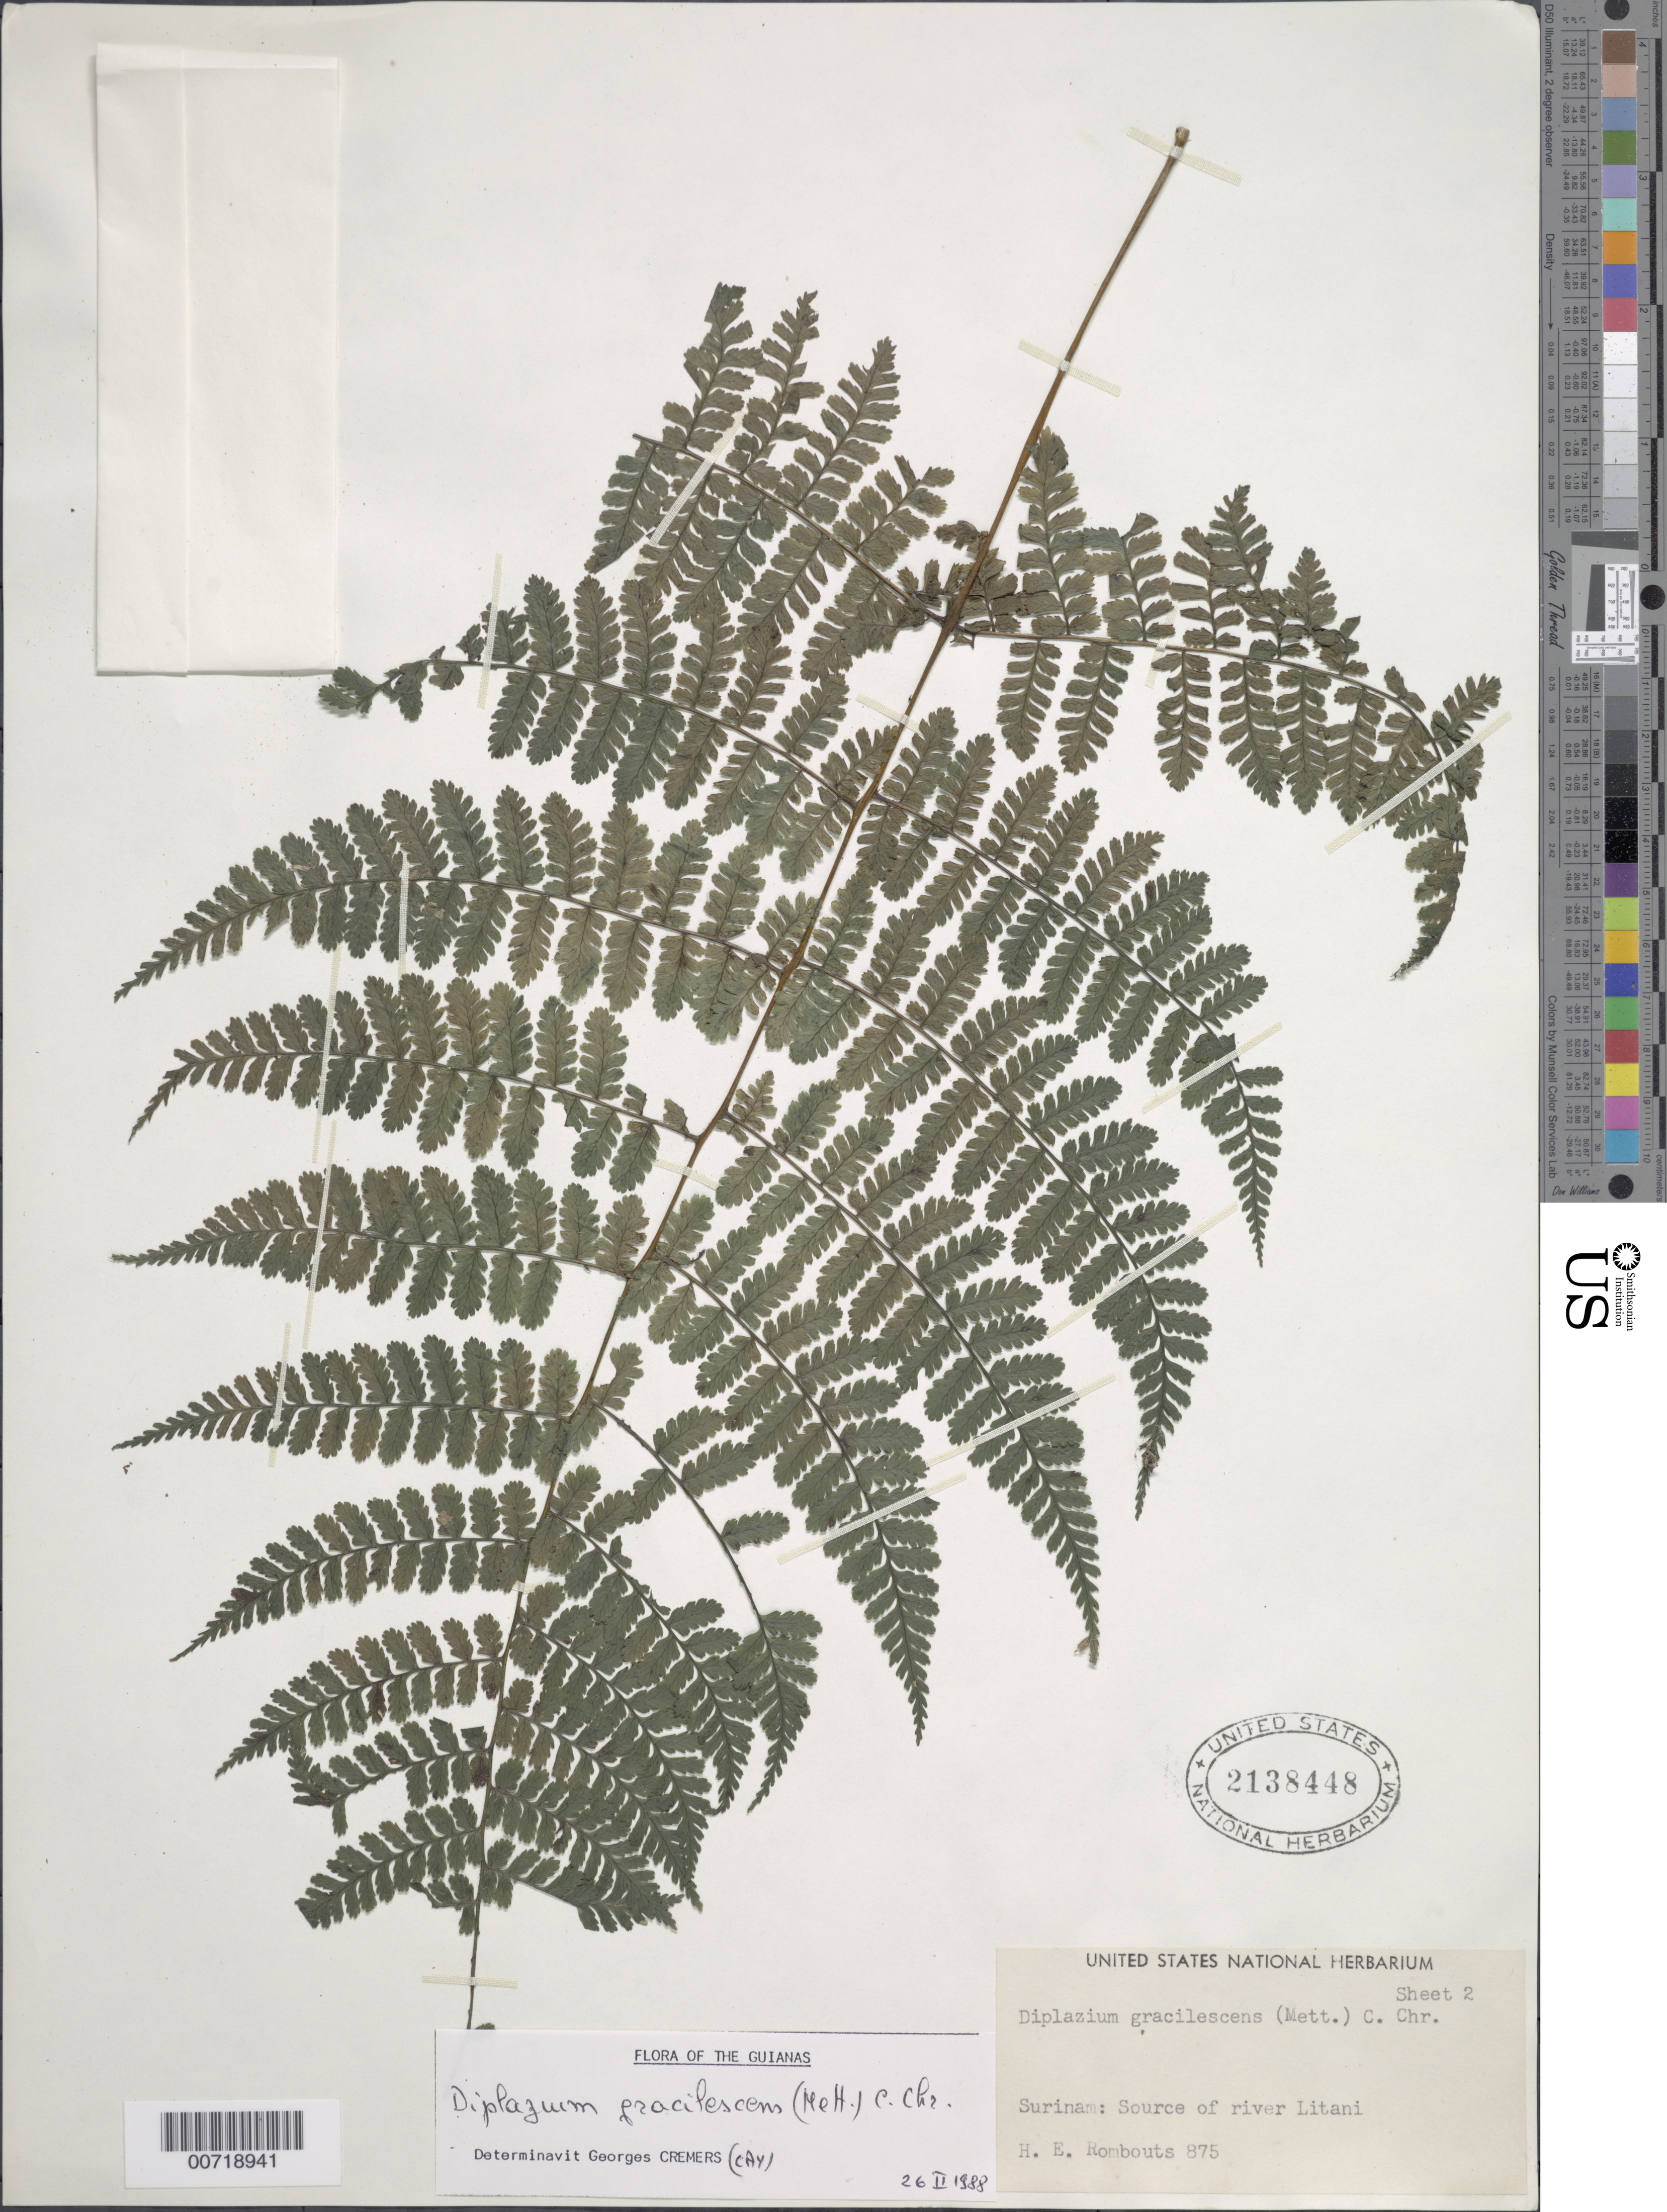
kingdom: Plantae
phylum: Tracheophyta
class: Polypodiopsida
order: Polypodiales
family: Athyriaceae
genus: Diplazium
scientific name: Diplazium gracilescens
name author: (Mett.) C. Chr.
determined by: Cremers, Georges A.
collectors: H. Rombouts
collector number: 875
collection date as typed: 7-Nov-37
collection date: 1937-11-07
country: Suriname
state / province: Sipaliwini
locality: Litani R., at source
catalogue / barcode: US 2138448